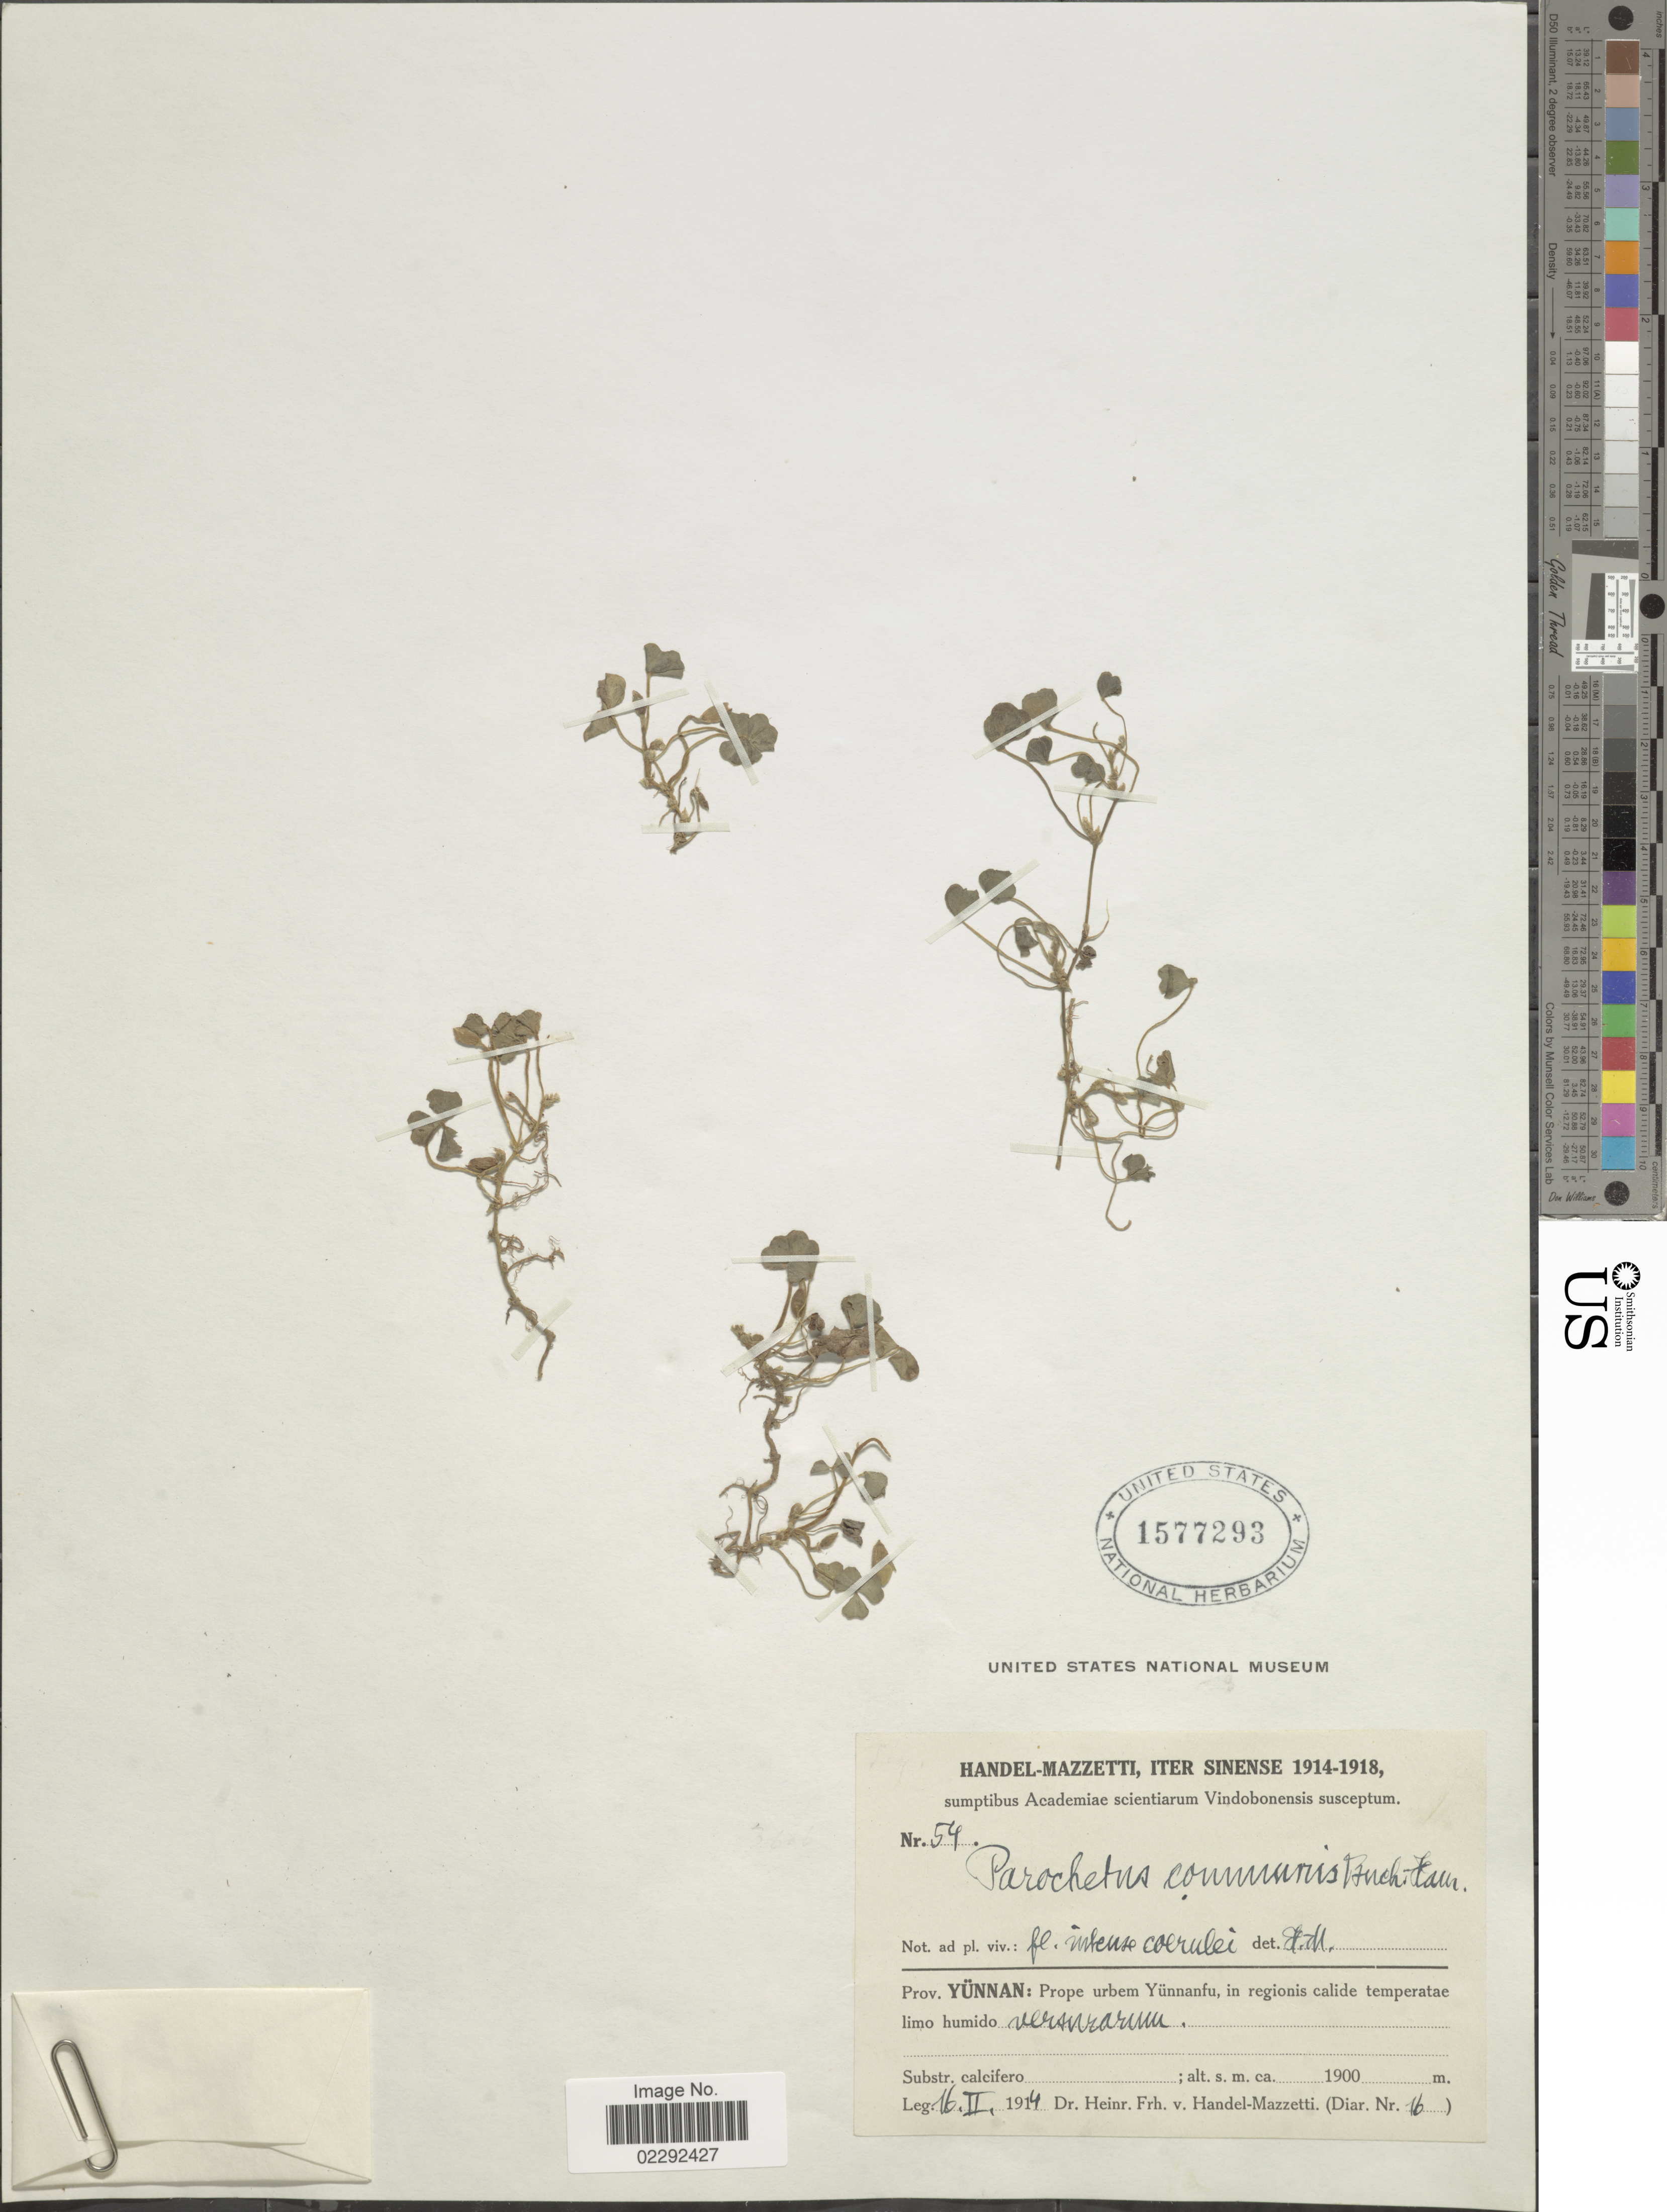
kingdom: Plantae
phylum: Tracheophyta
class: Magnoliopsida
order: Fabales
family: Fabaceae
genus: Parochetus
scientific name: Parochetus communis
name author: Buch.-Ham. ex D. Don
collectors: H. Handel-Mazzetti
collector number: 54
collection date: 1914-02-16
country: China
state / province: Yunnan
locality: Prope urbem Yünnanfu, in regionis calide temperatae limo humido versurarum [interpreted]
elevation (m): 1900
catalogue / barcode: US 1577293